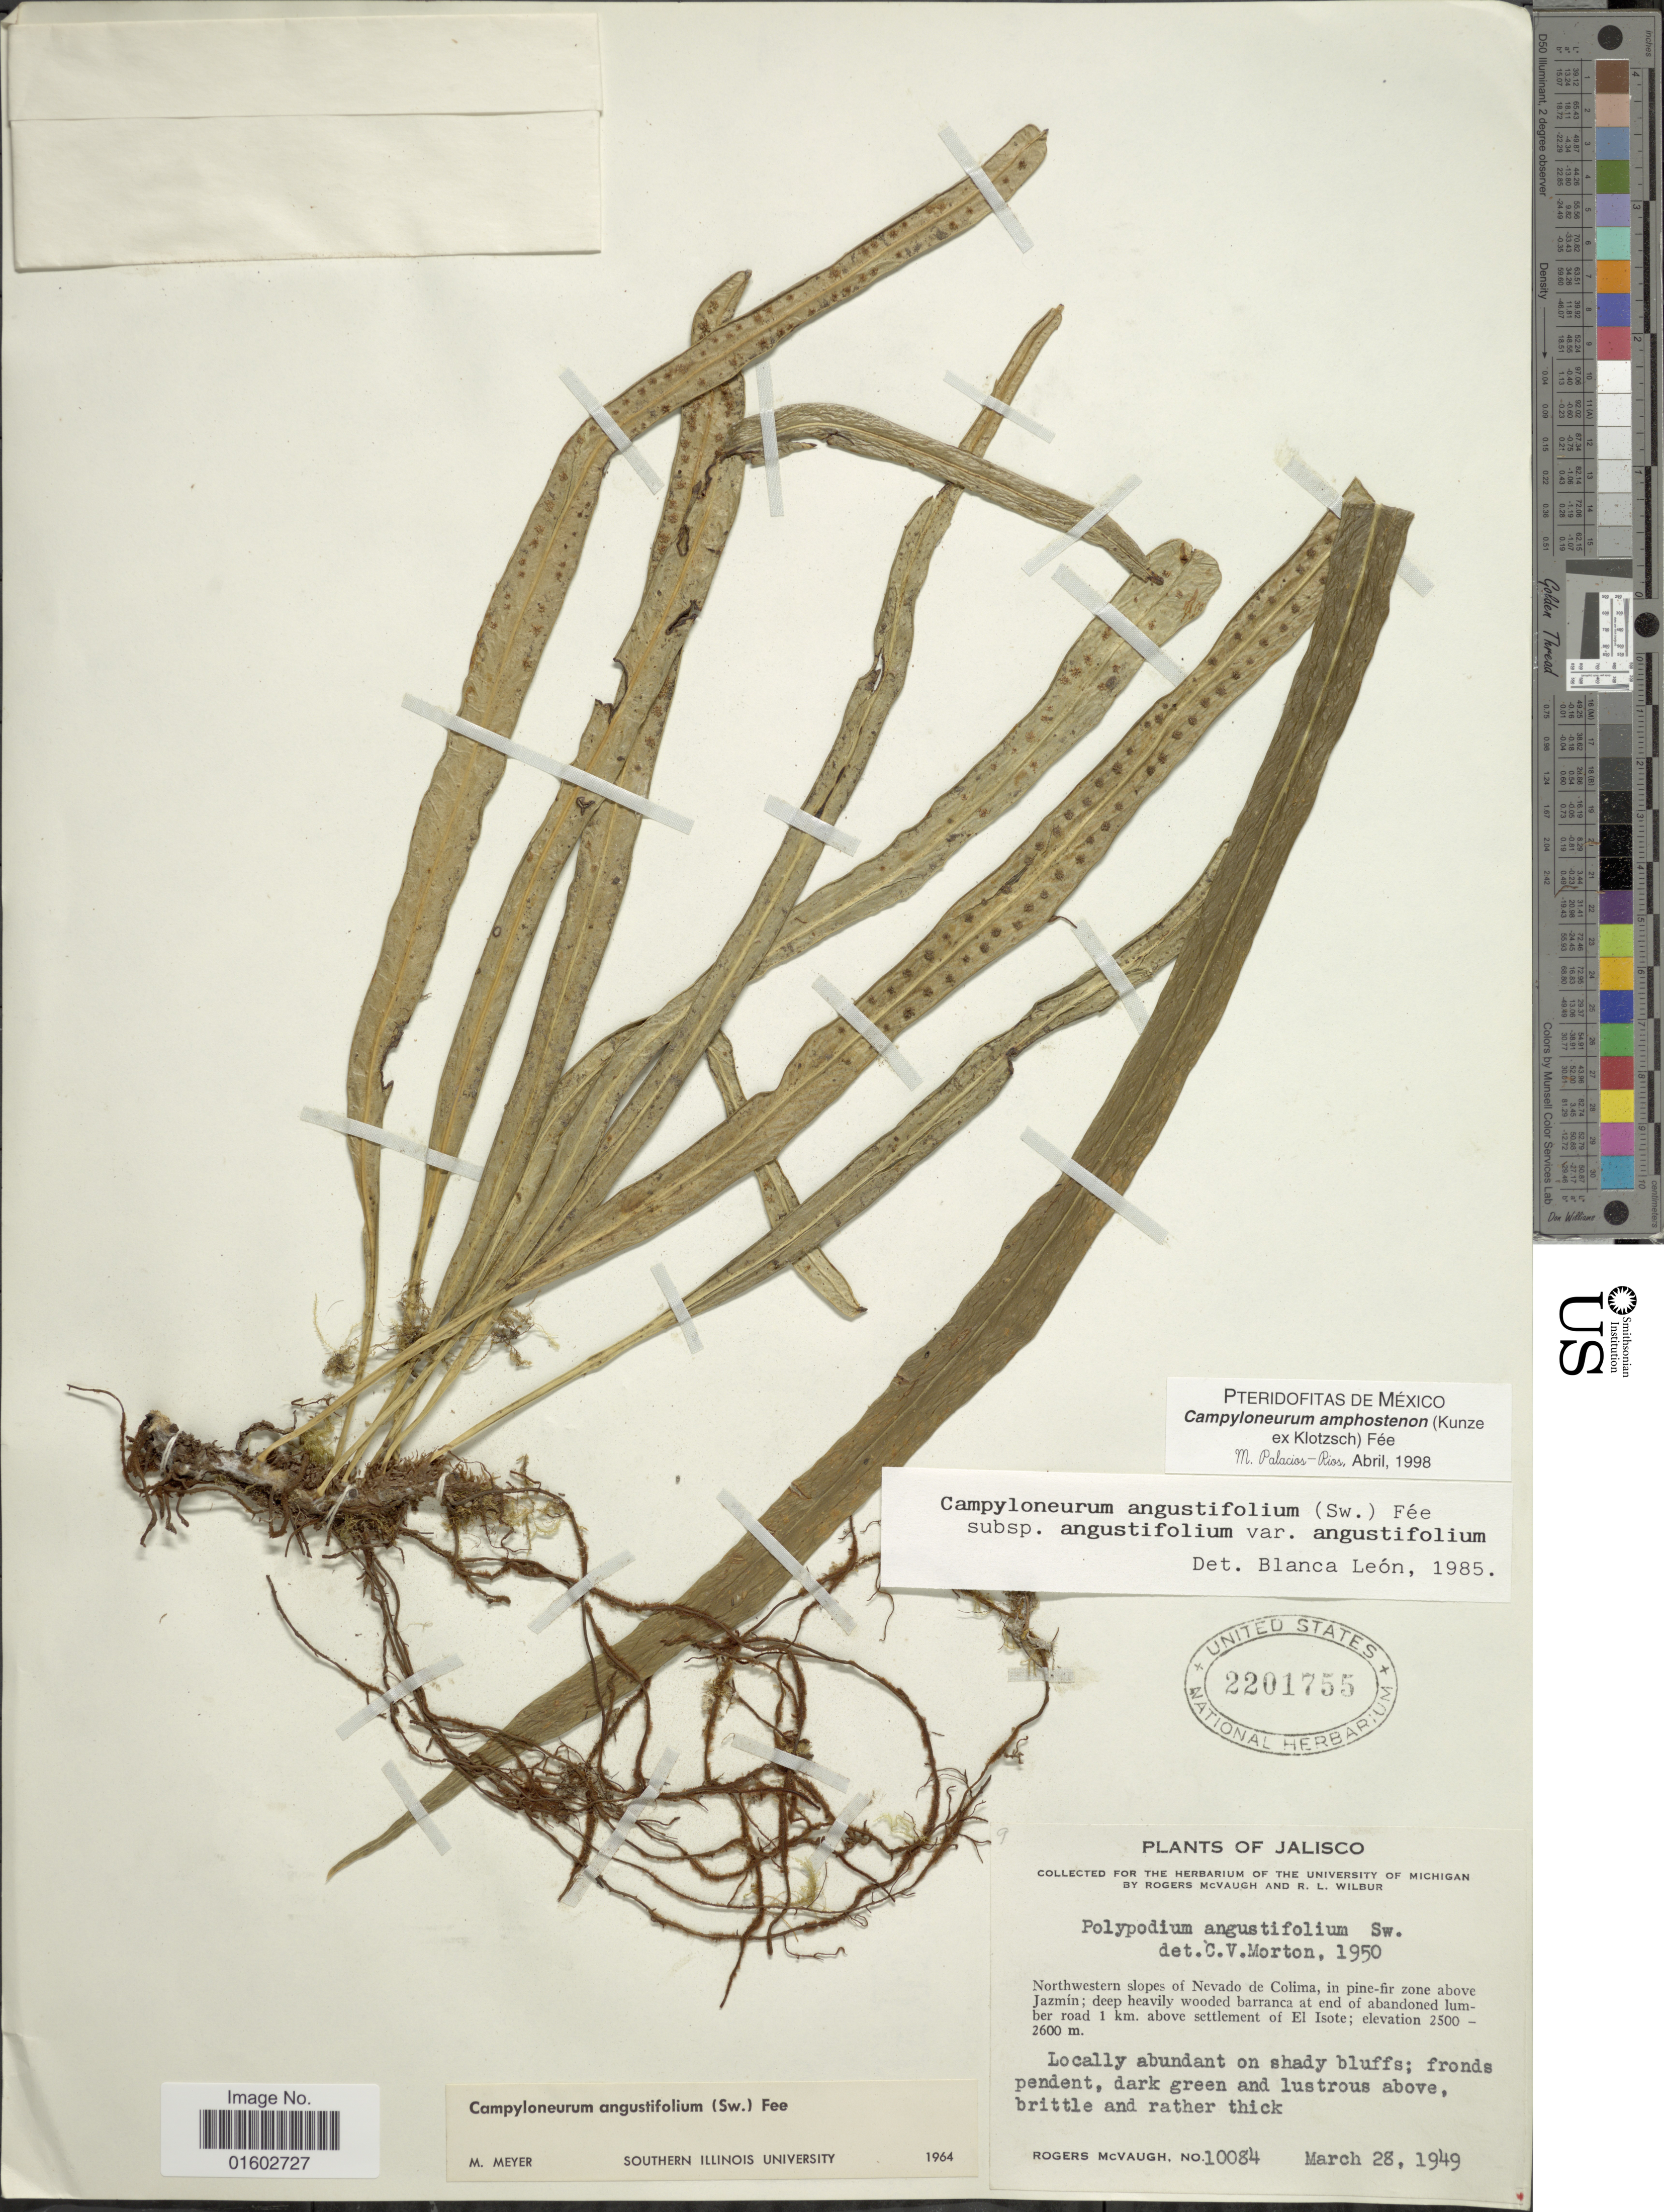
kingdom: Plantae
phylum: Tracheophyta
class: Polypodiopsida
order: Polypodiales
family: Polypodiaceae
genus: Campyloneurum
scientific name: Campyloneurum angustifolium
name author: (Sw.) Fée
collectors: R. McVaugh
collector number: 10084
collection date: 1949-03-28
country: Mexico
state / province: Jalisco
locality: Northwestern slopes of Nevado de Colima, in pine-fir zone above Jazmin: deep heavily wooded barranca at end of abandoned lumber road 1 km. above settlement of El Isote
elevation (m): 2500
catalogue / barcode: US 2201755